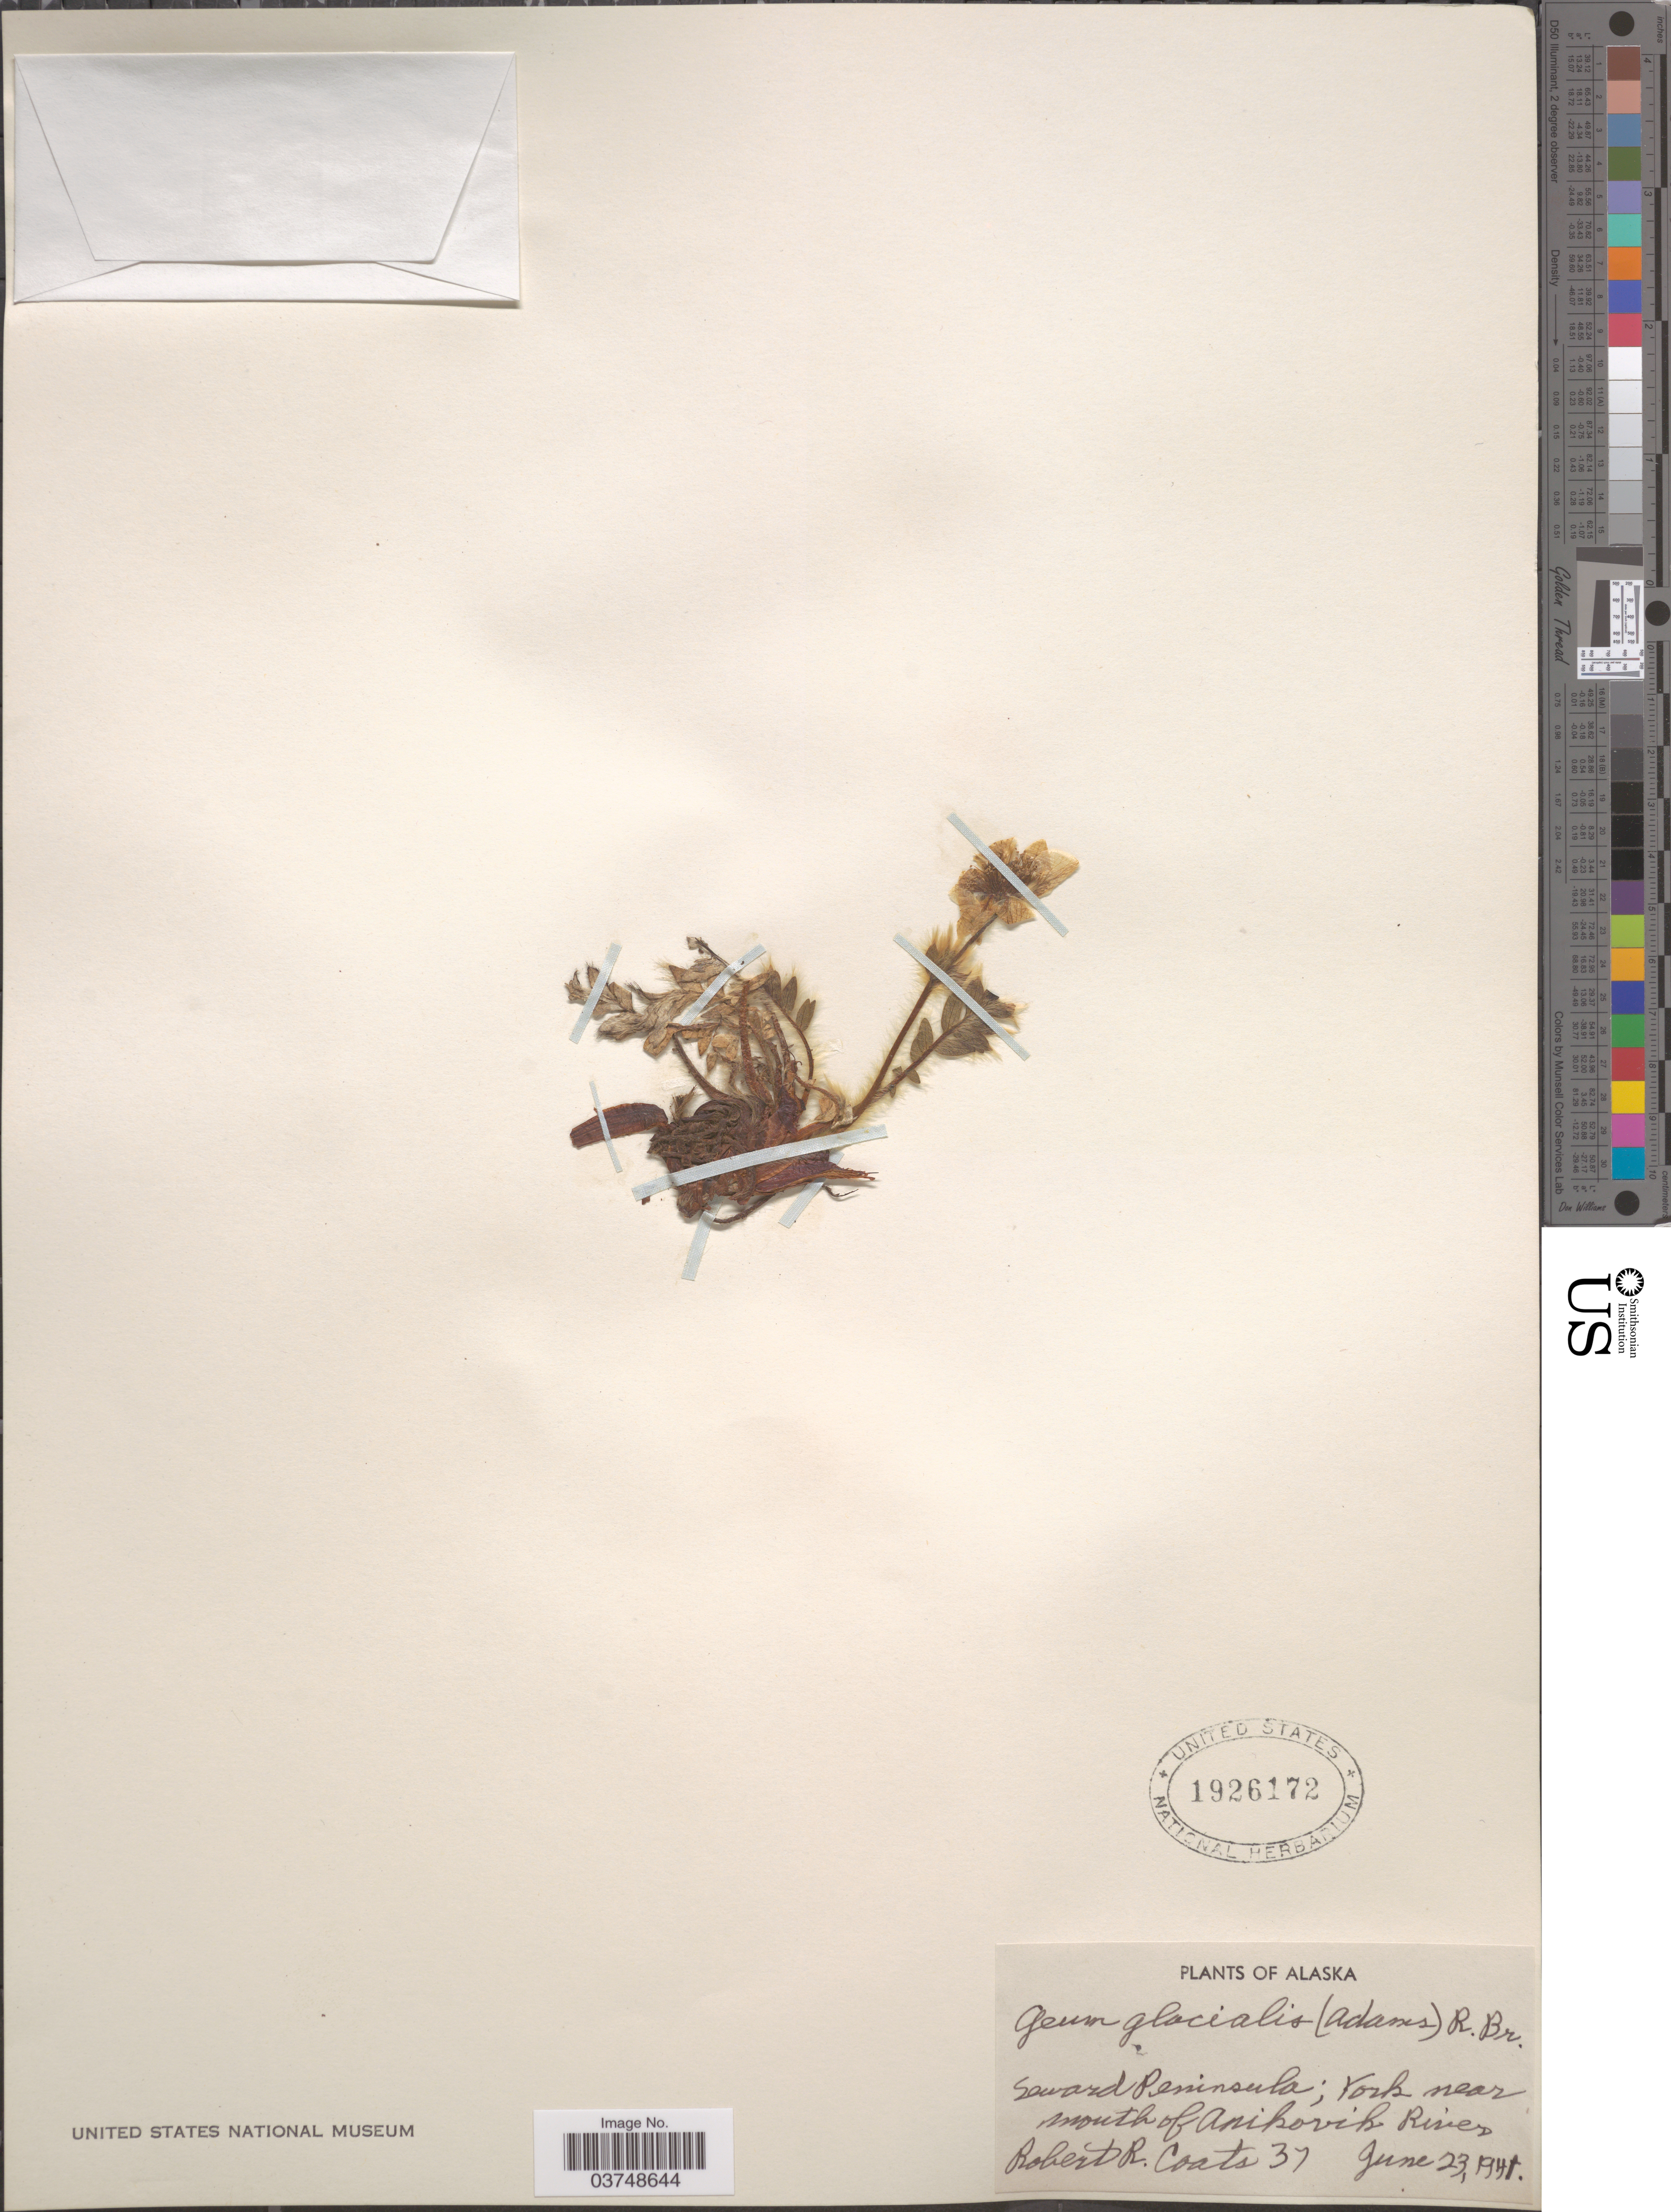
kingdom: Plantae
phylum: Tracheophyta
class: Magnoliopsida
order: Rosales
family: Rosaceae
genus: Geum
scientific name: Geum glaciale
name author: Adams ex Fisch.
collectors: R. Coats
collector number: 37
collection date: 1941-06-23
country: United States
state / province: Alaska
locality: Seward Peninsula, York near mouth of Anikovik River.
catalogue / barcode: US 1926172